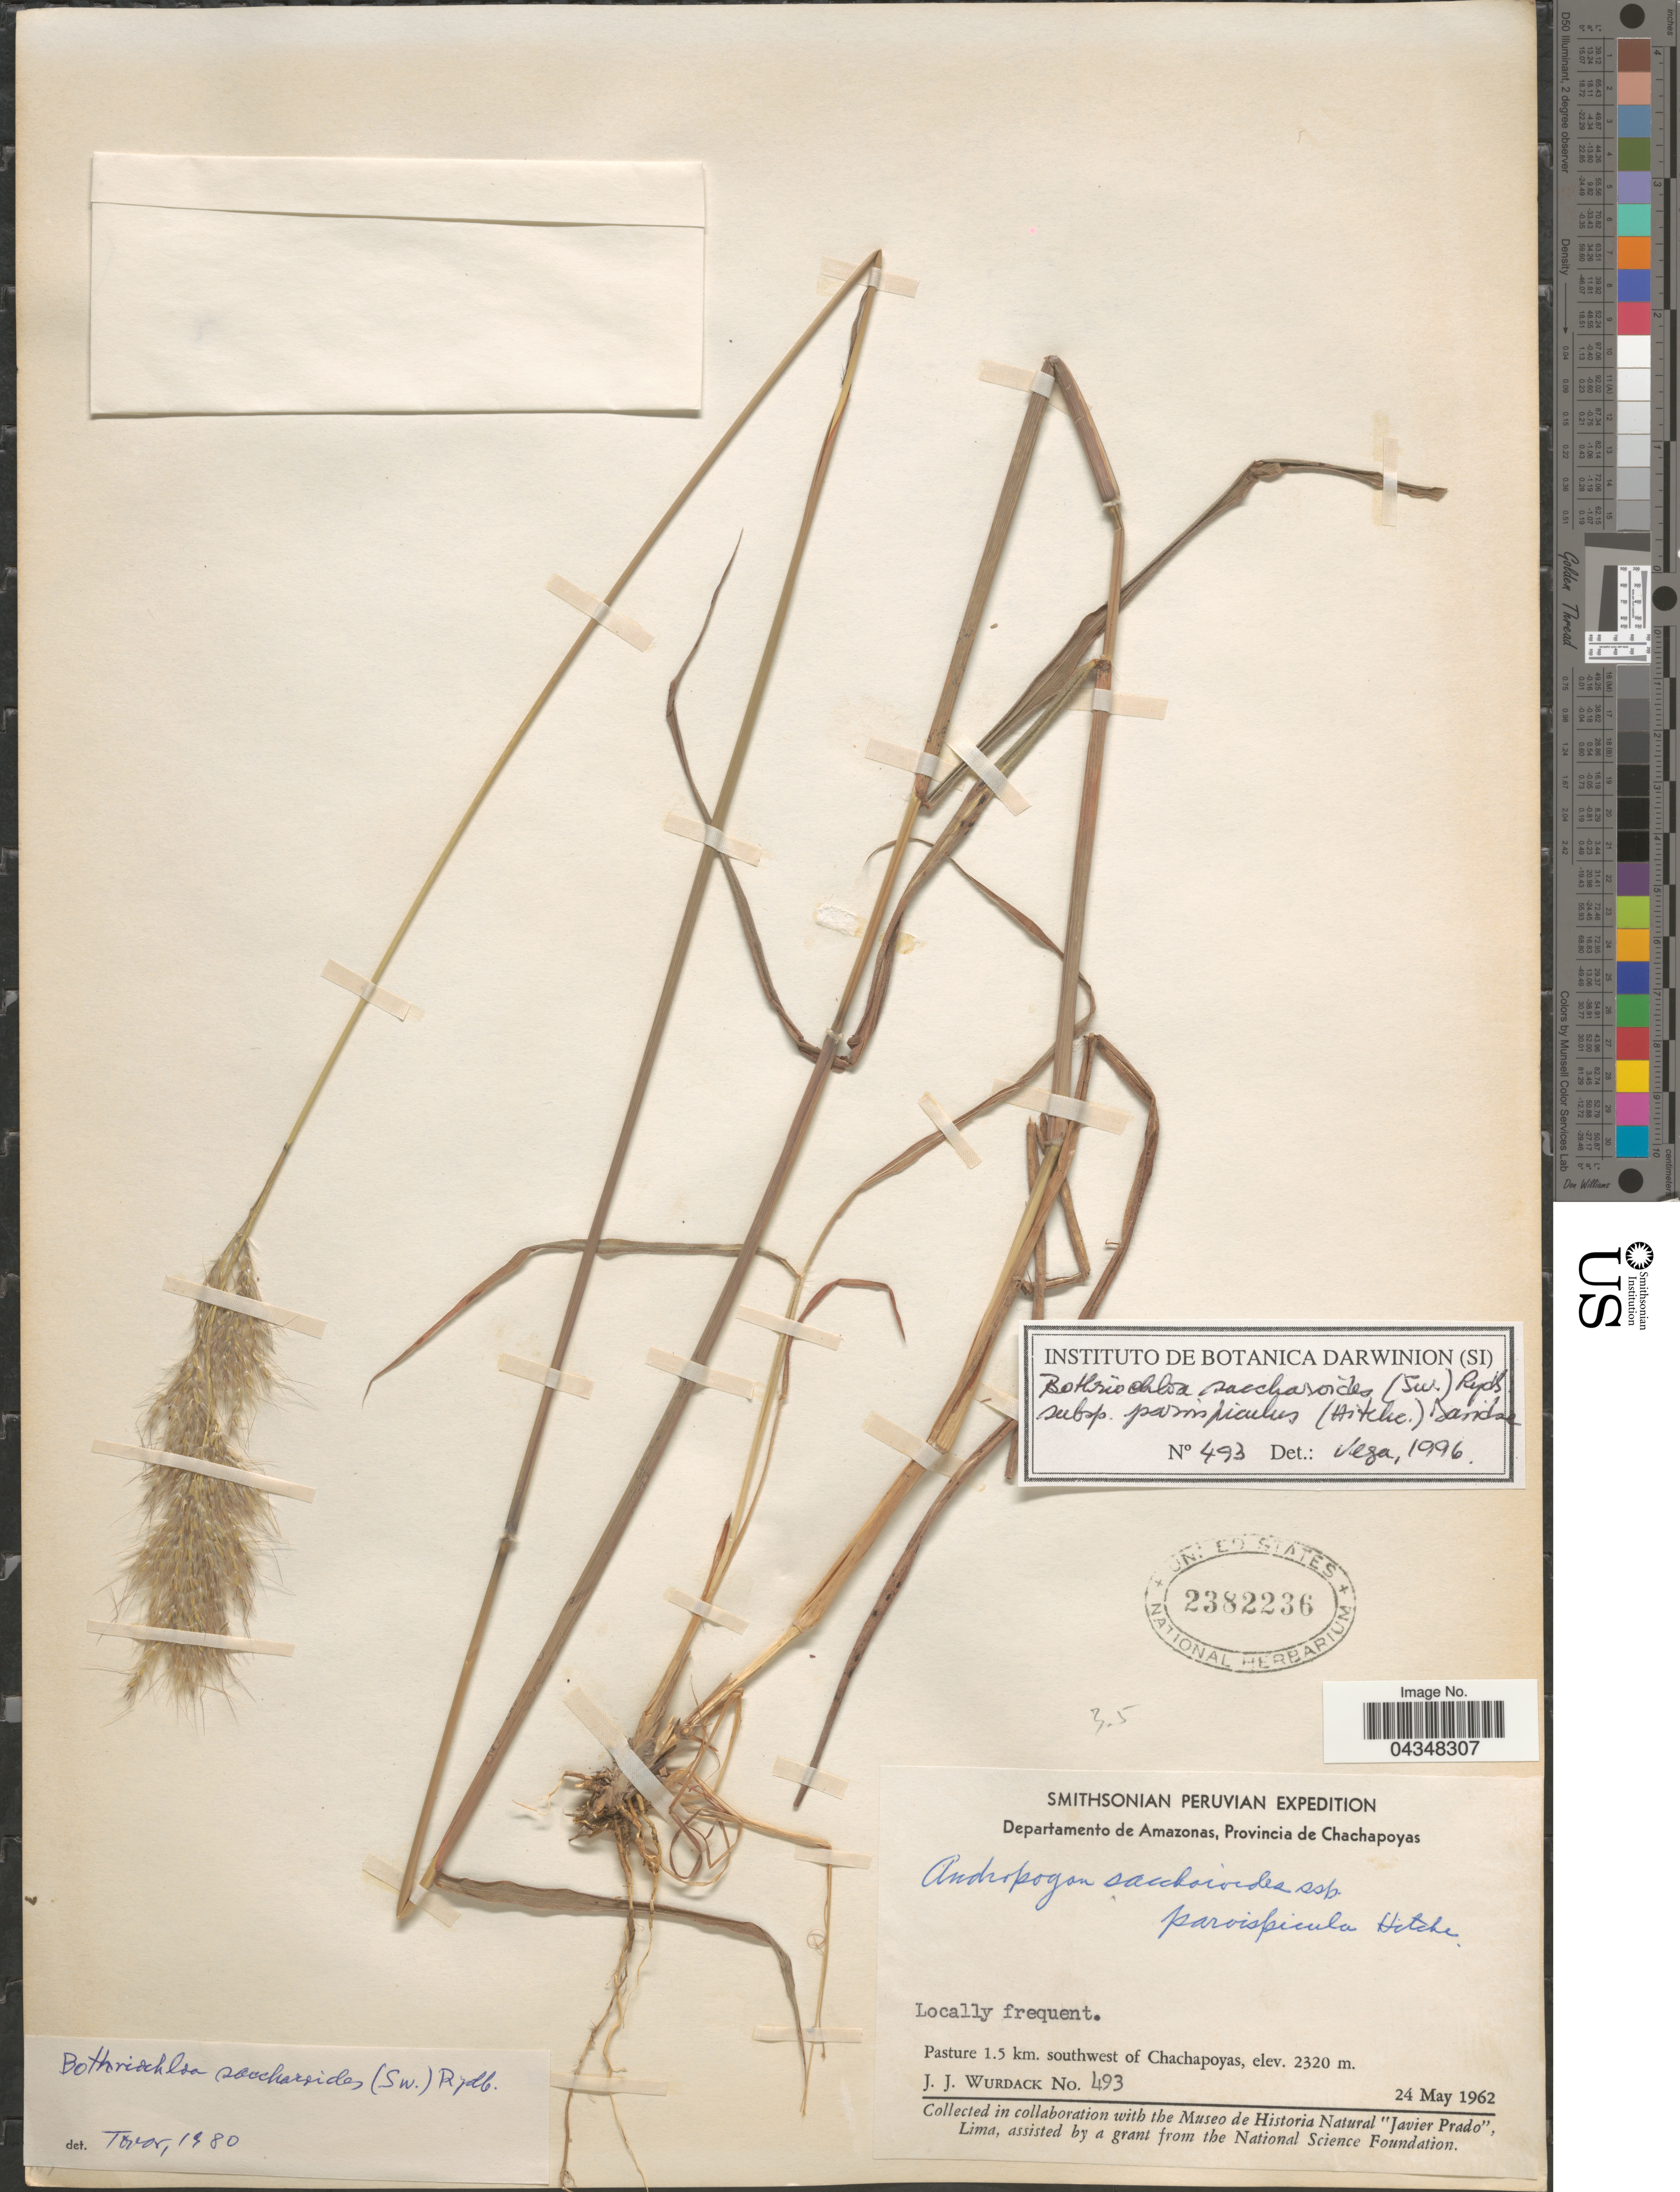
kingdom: Plantae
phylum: Tracheophyta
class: Liliopsida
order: Poales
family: Poaceae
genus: Bothriochloa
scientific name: Bothriochloa saccharoides var. parvispicula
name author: (Hitchc.) Tovar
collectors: J. J. Wurdack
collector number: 493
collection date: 1962-05-24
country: Peru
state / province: Amazonas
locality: Smithsonian Peruvian Expedition. Departamento de Amazonas, Provincia de Chachapoyas. Pasture 1.5 km. southwest of Chachapoyas.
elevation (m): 2320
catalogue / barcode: US 2382236